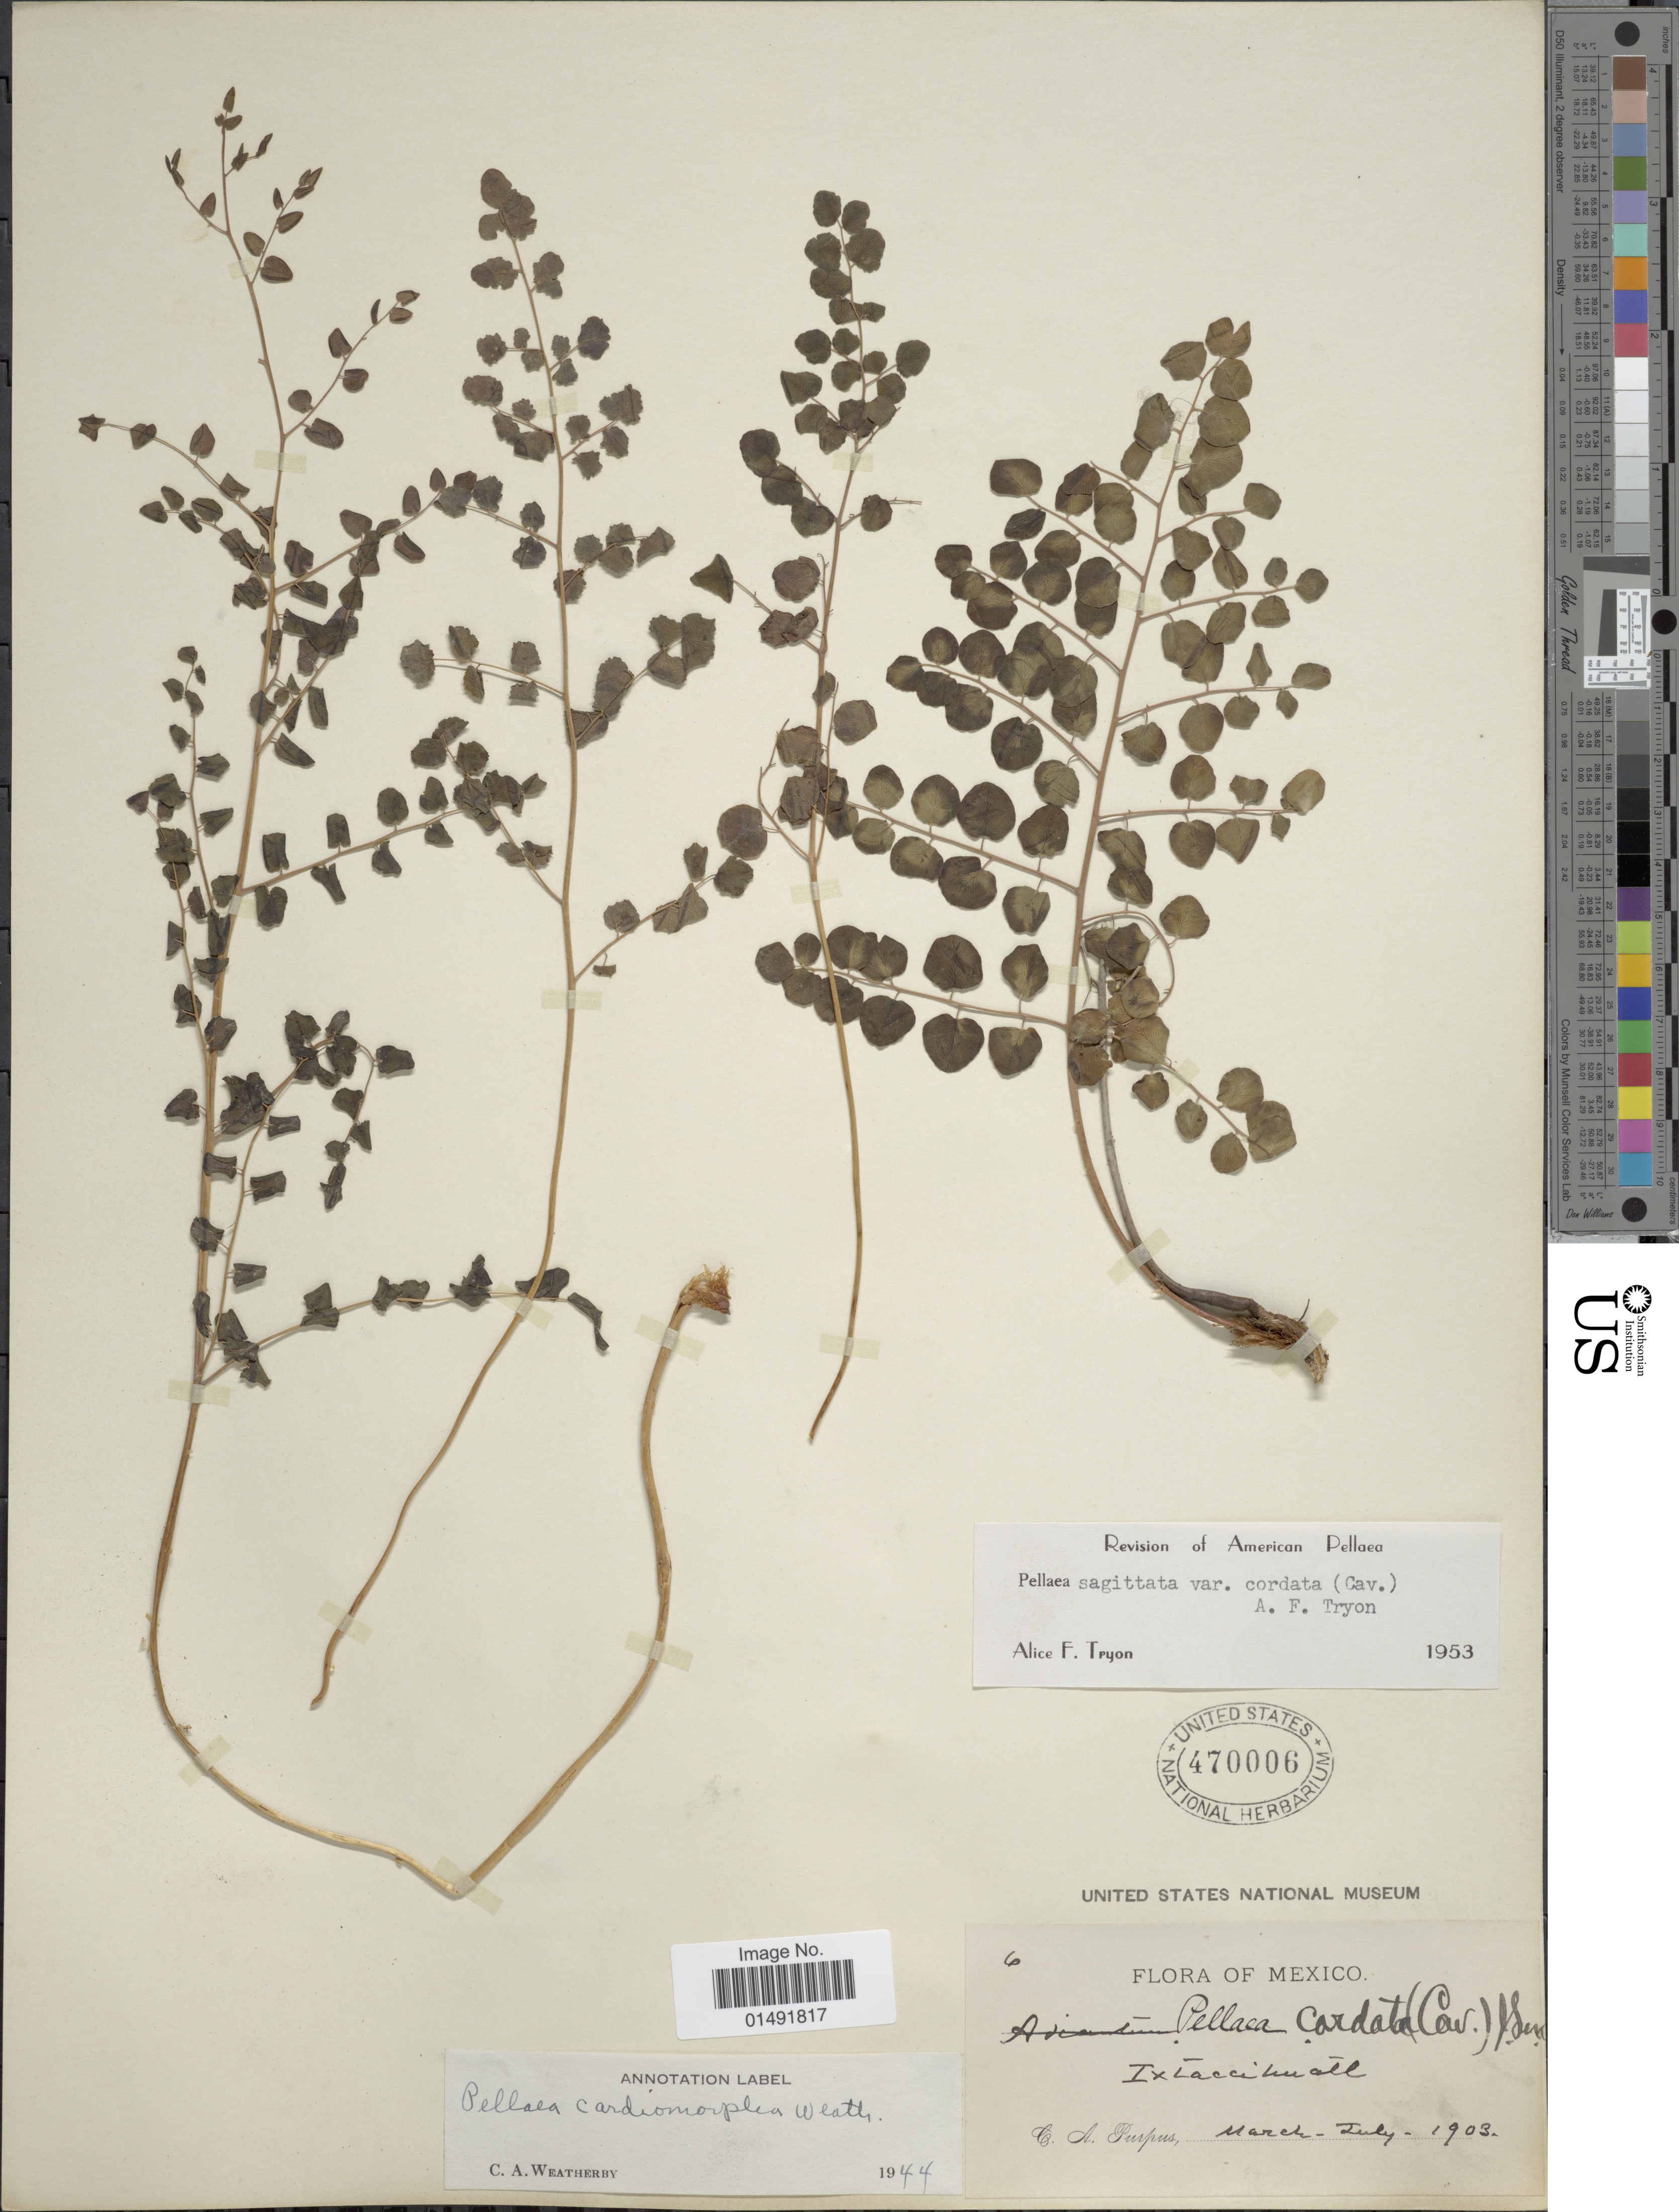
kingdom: Plantae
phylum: Tracheophyta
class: Polypodiopsida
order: Polypodiales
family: Pteridaceae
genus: Pellaea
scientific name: Pellaea cordifolia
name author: (Sessé) A.R. Sm.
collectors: C. A. Purpus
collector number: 6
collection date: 1903-03/1903-07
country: Mexico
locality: Ixtaccíhuatl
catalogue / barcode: US 470006